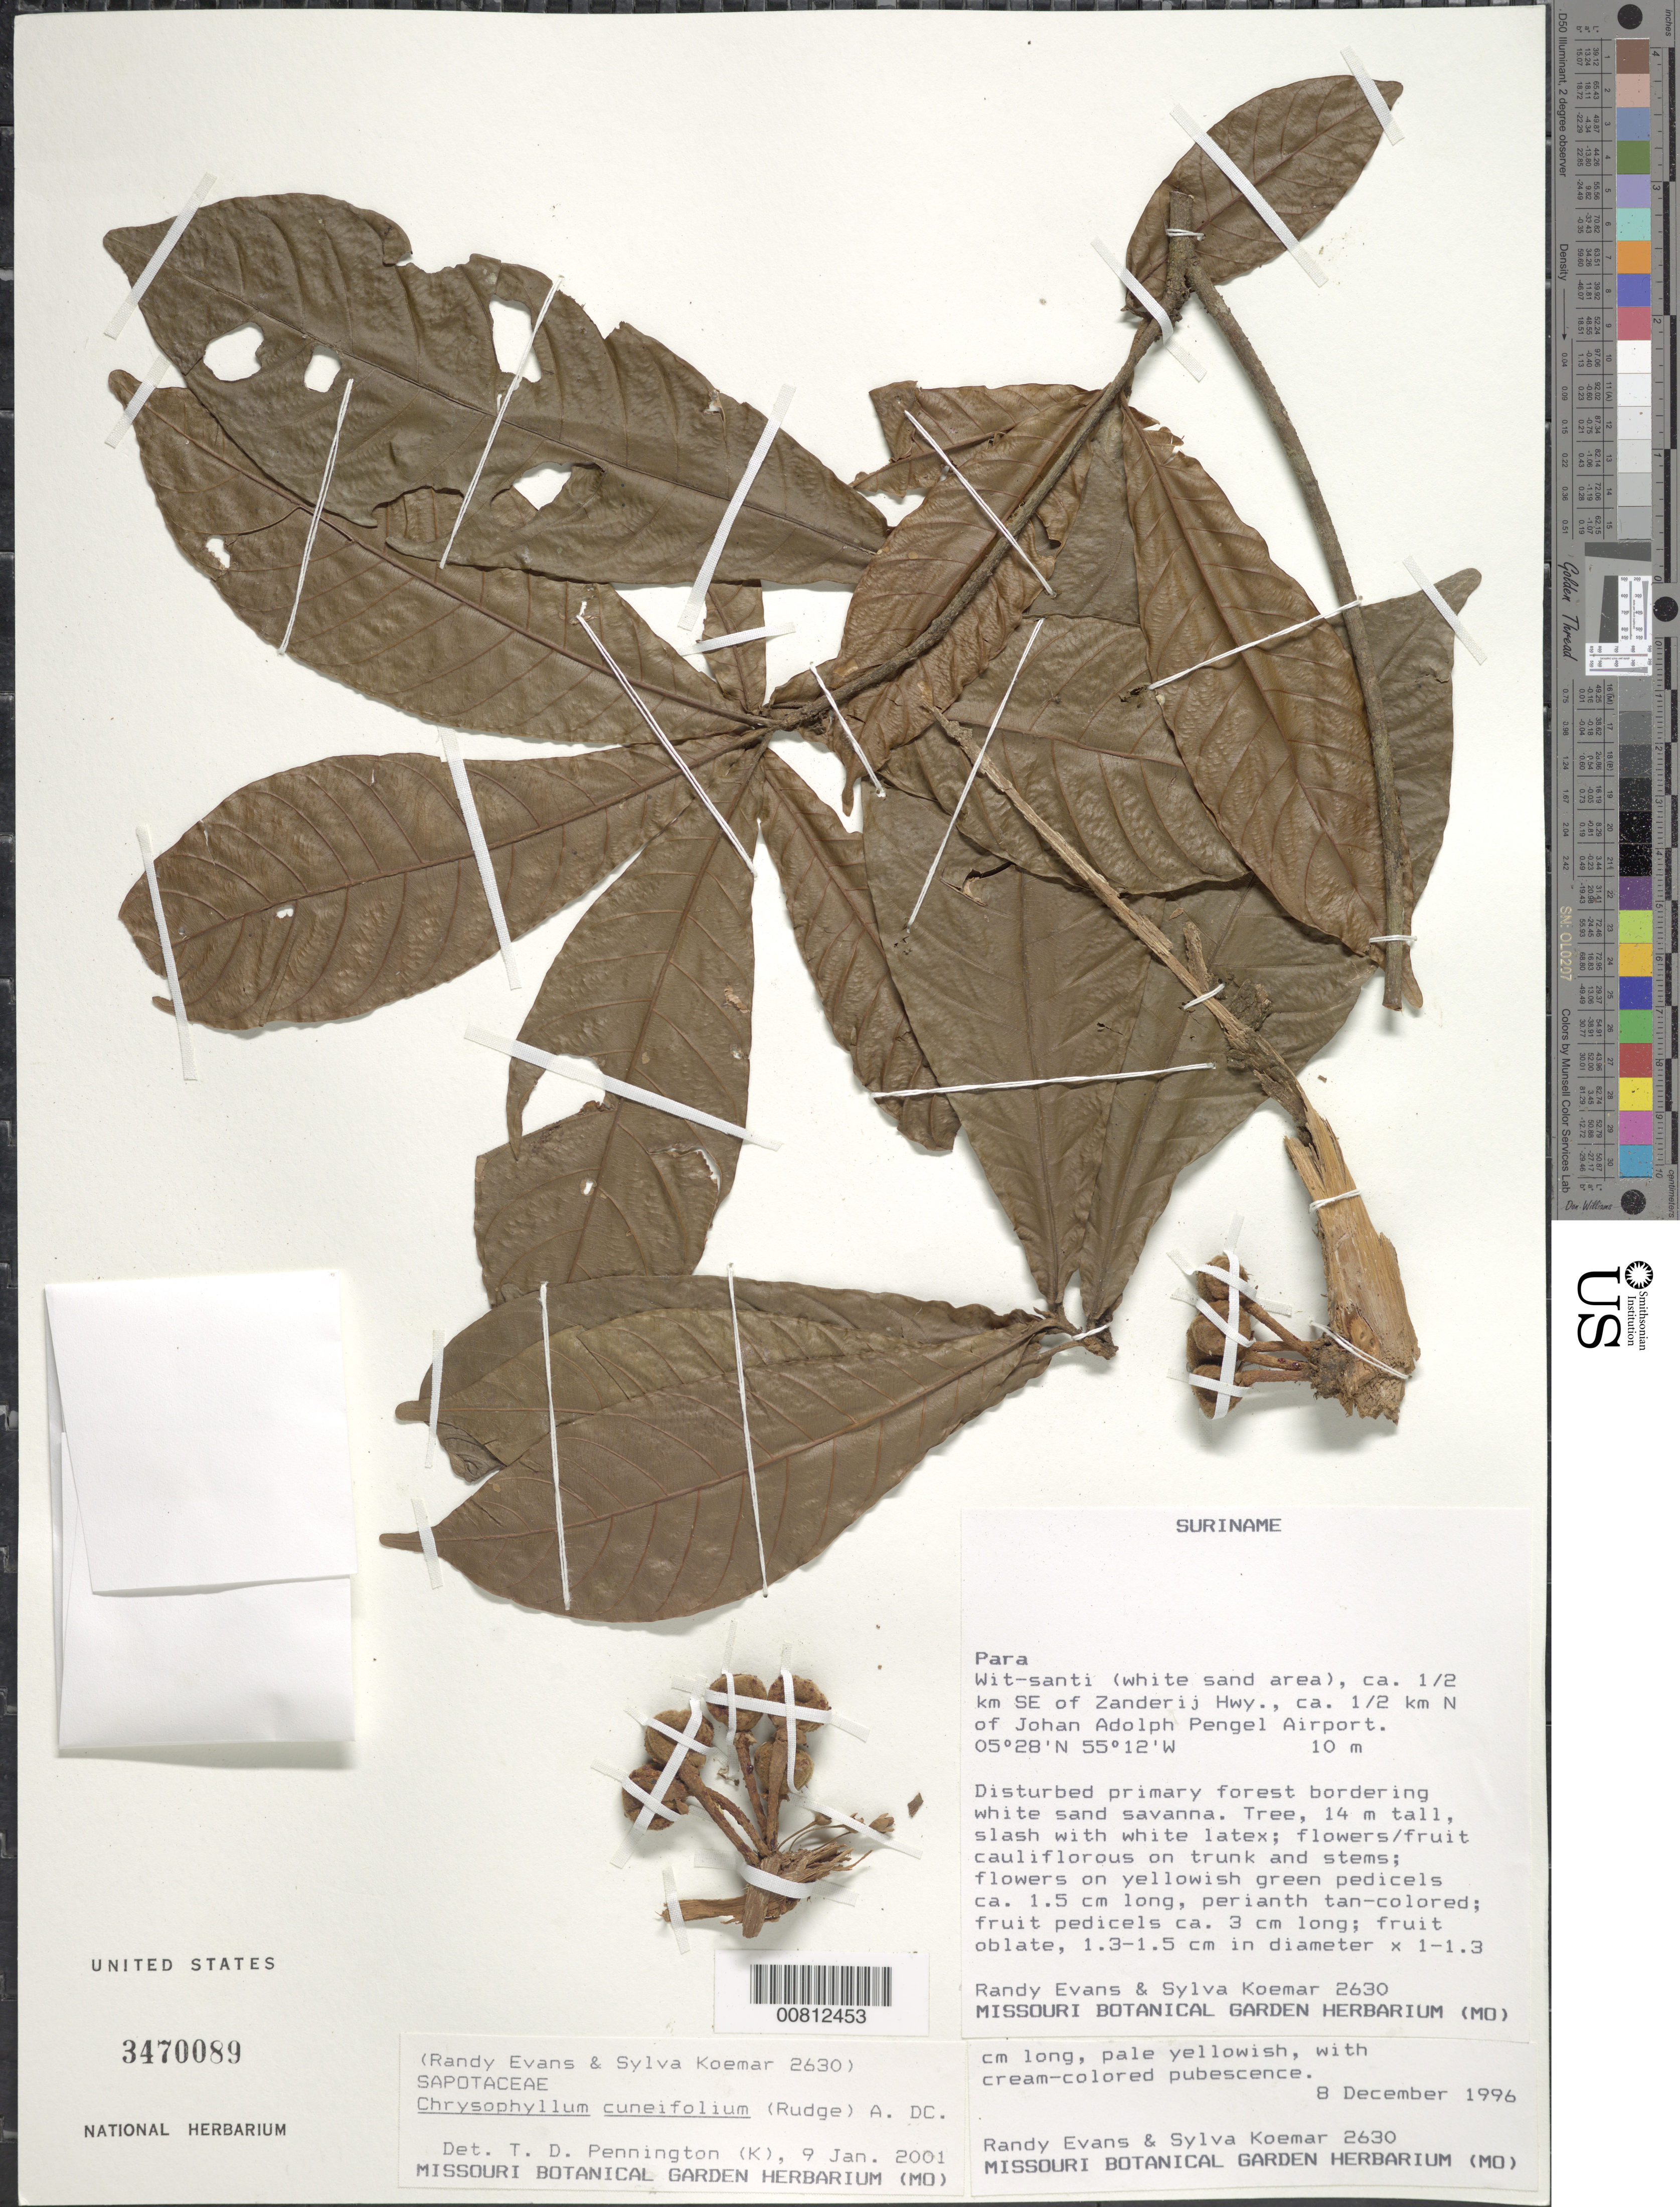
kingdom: Plantae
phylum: Tracheophyta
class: Magnoliopsida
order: Ericales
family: Sapotaceae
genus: Chrysophyllum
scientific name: Chrysophyllum cuneifolium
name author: (Rudge) A. DC.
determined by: Pennington, T. D., (K)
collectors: R. Evans & S. Koemar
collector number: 2630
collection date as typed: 8-Dec-96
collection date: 1996-12-08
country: Suriname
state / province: Para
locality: Wit-santi, 0.5 km SE of Zanderij Hwy., 0.5 km N of Johan Adolph Pengel Airport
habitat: Wit-santi (white sand area). Disturbed primary forest bordering white sand savanna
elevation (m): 10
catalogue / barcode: US 3470089